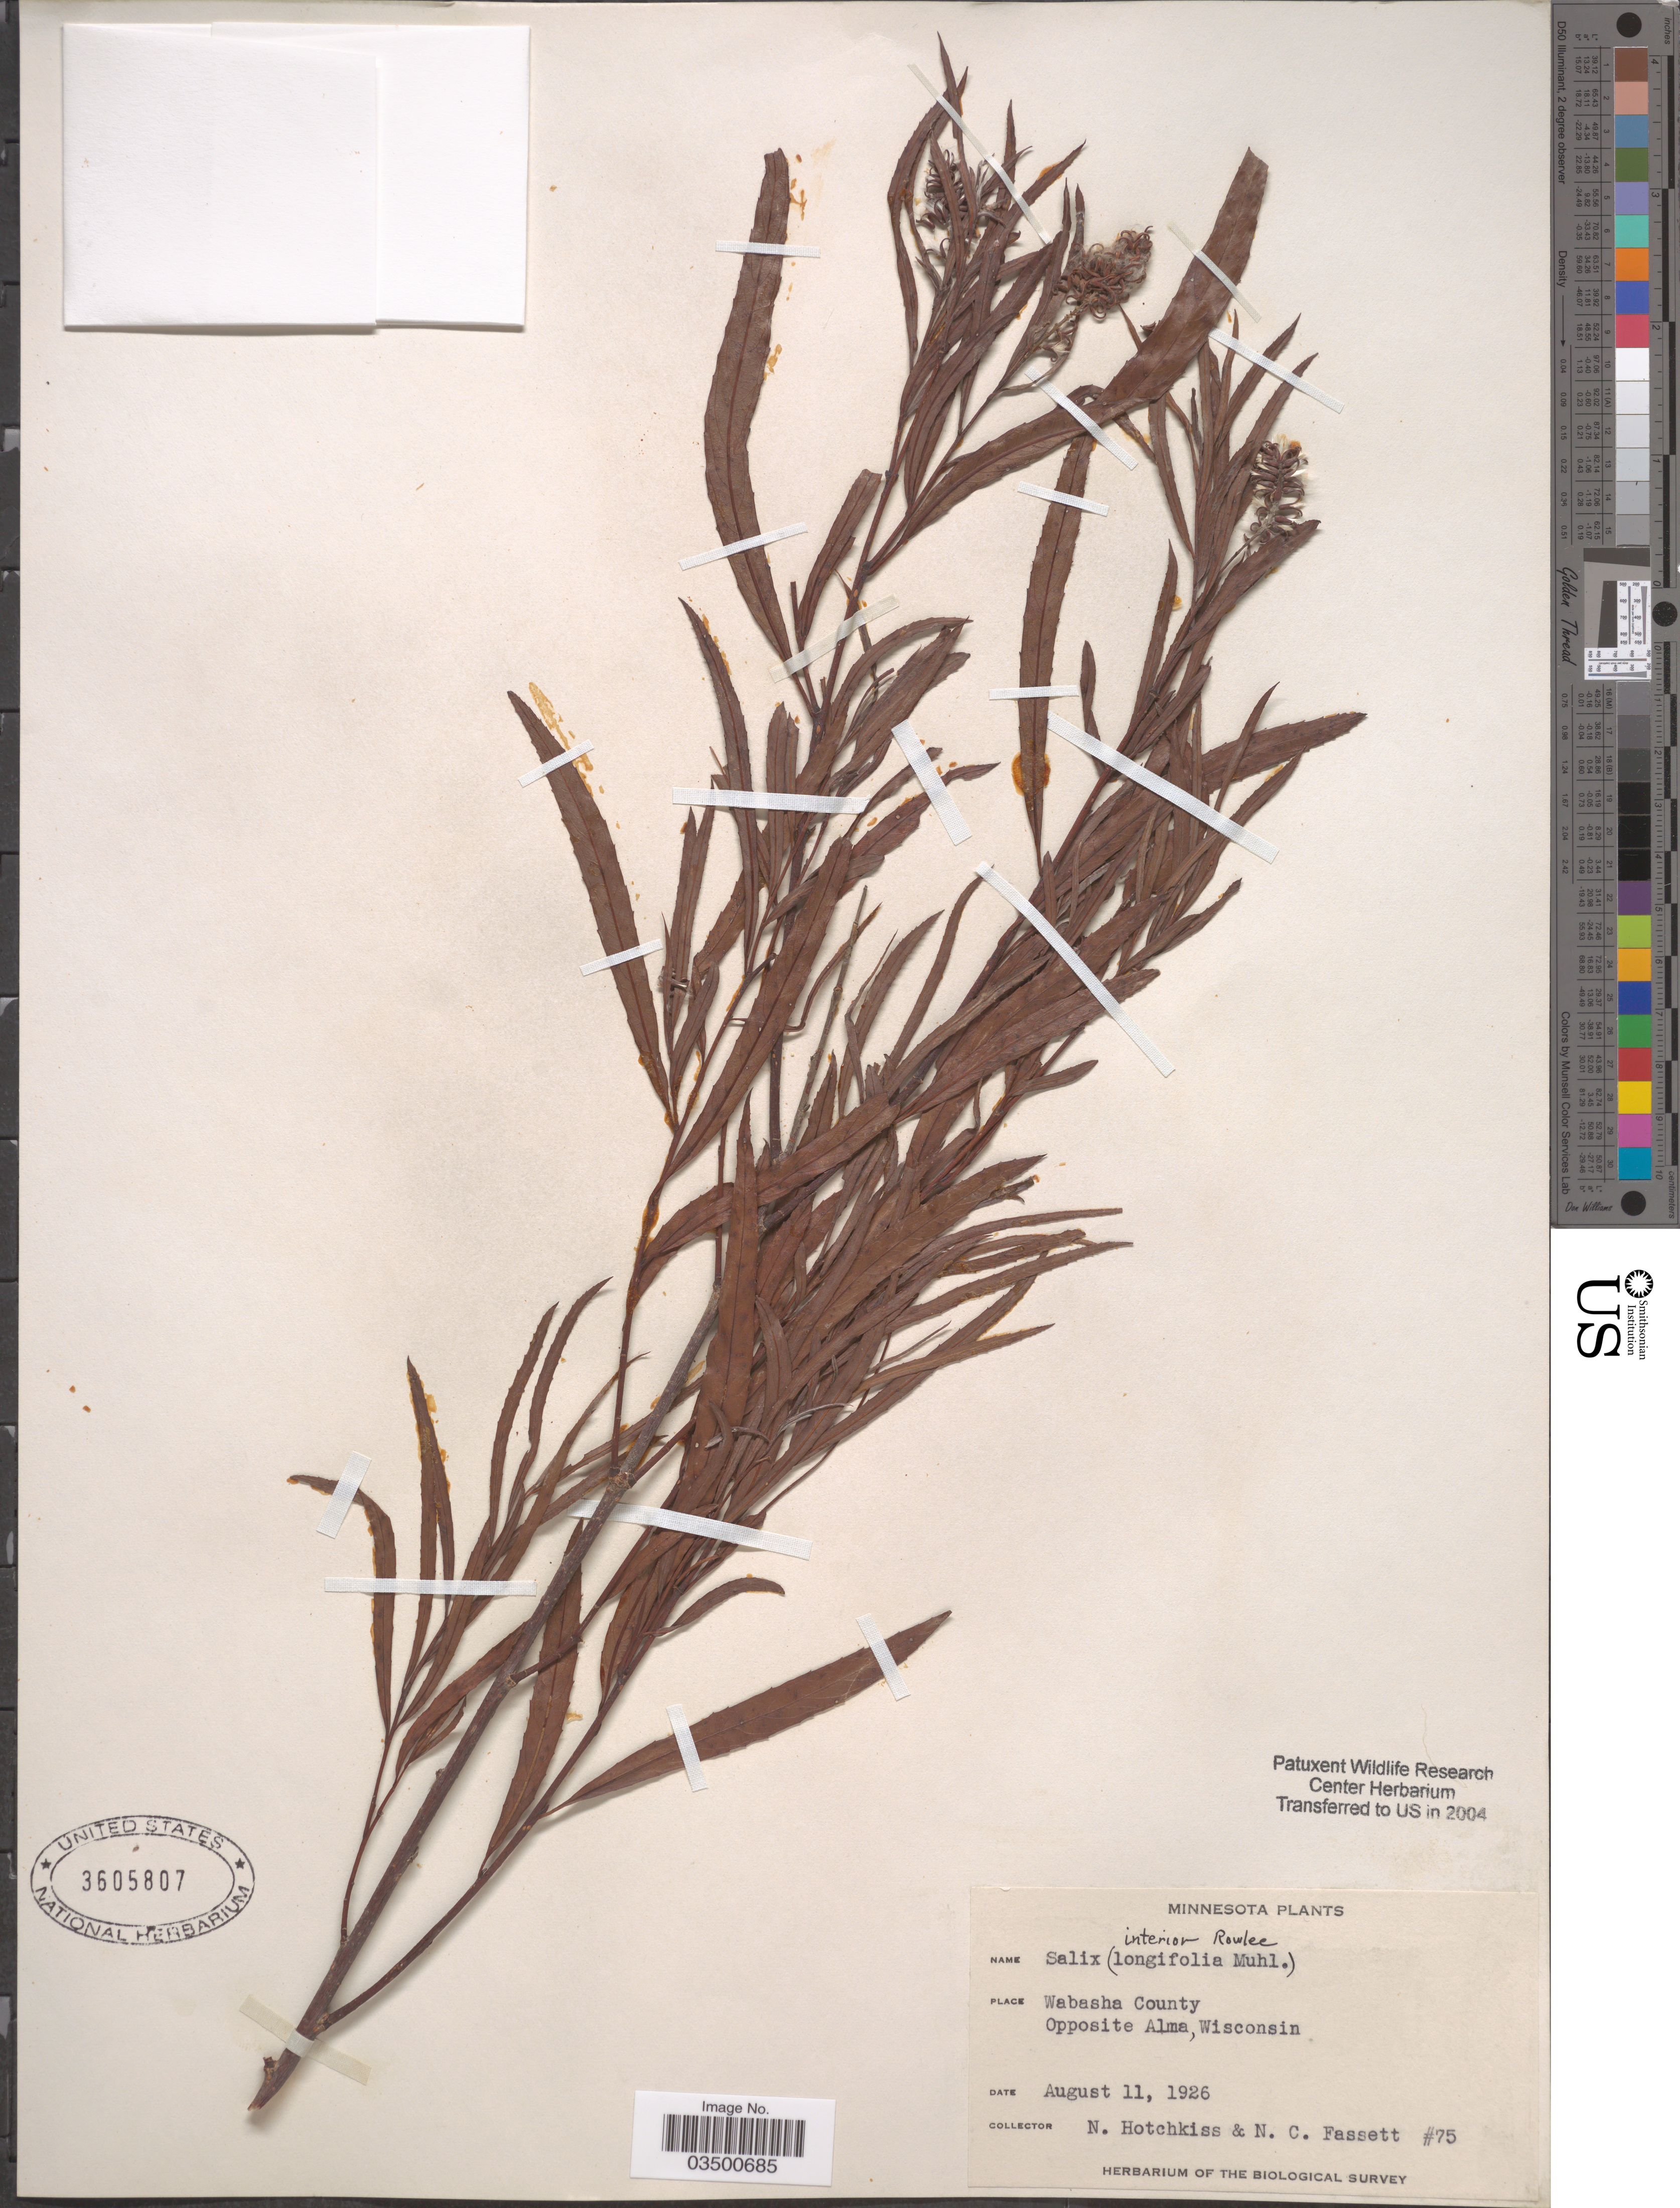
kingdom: Plantae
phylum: Tracheophyta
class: Magnoliopsida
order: Malpighiales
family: Salicaceae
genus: Salix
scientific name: Salix interior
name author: Rowlee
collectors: N. Hotchkiss & N. C. Fassett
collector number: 75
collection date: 1926-08-11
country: United States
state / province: Minnesota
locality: Wabasha County. Opposite Alma.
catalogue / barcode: US 3605807